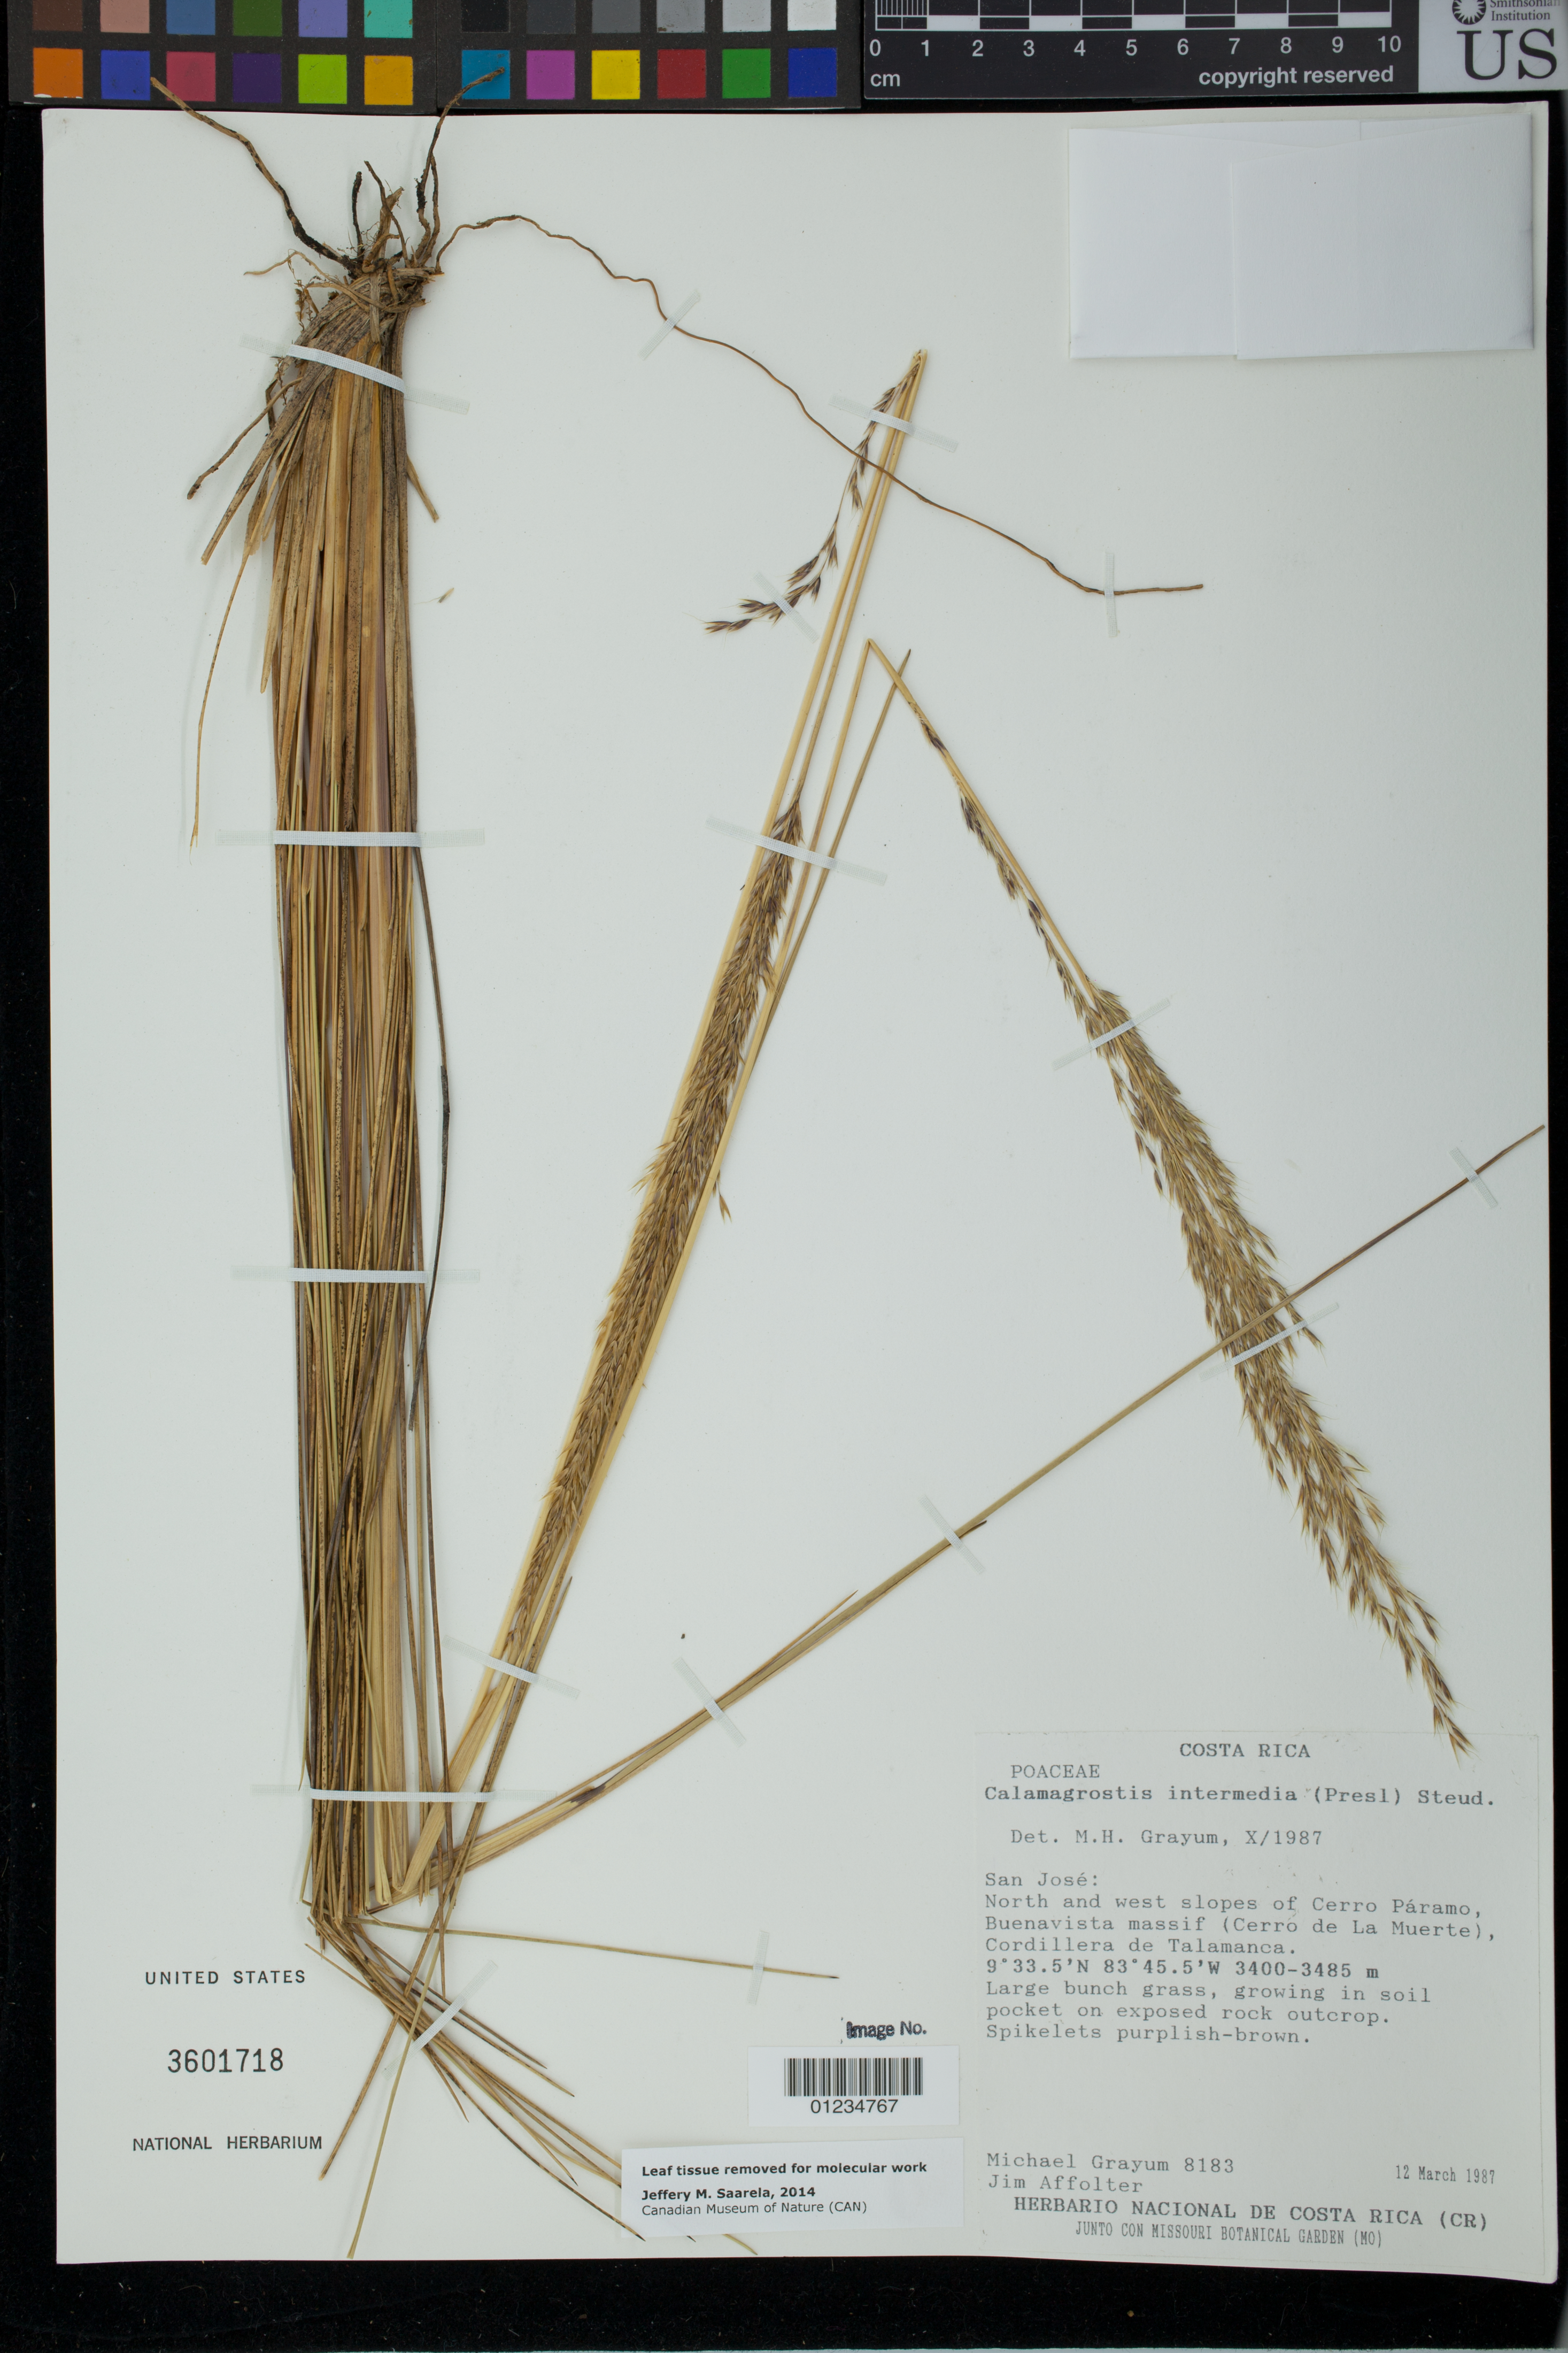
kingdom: Plantae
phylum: Tracheophyta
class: Liliopsida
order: Poales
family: Poaceae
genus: Cinnagrostis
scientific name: Cinnagrostis intermedia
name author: (J. Presl) P.M. Peterson et al.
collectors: M. H. Grayum & J. M. Affolter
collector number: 8183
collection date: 1987-03-12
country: Costa Rica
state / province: San José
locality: North and West slopes of Cerro Paramo, Buenavista massif (Cerro de La Muerte), Cordillera de Talamanca.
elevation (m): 3400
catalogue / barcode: US 3601718